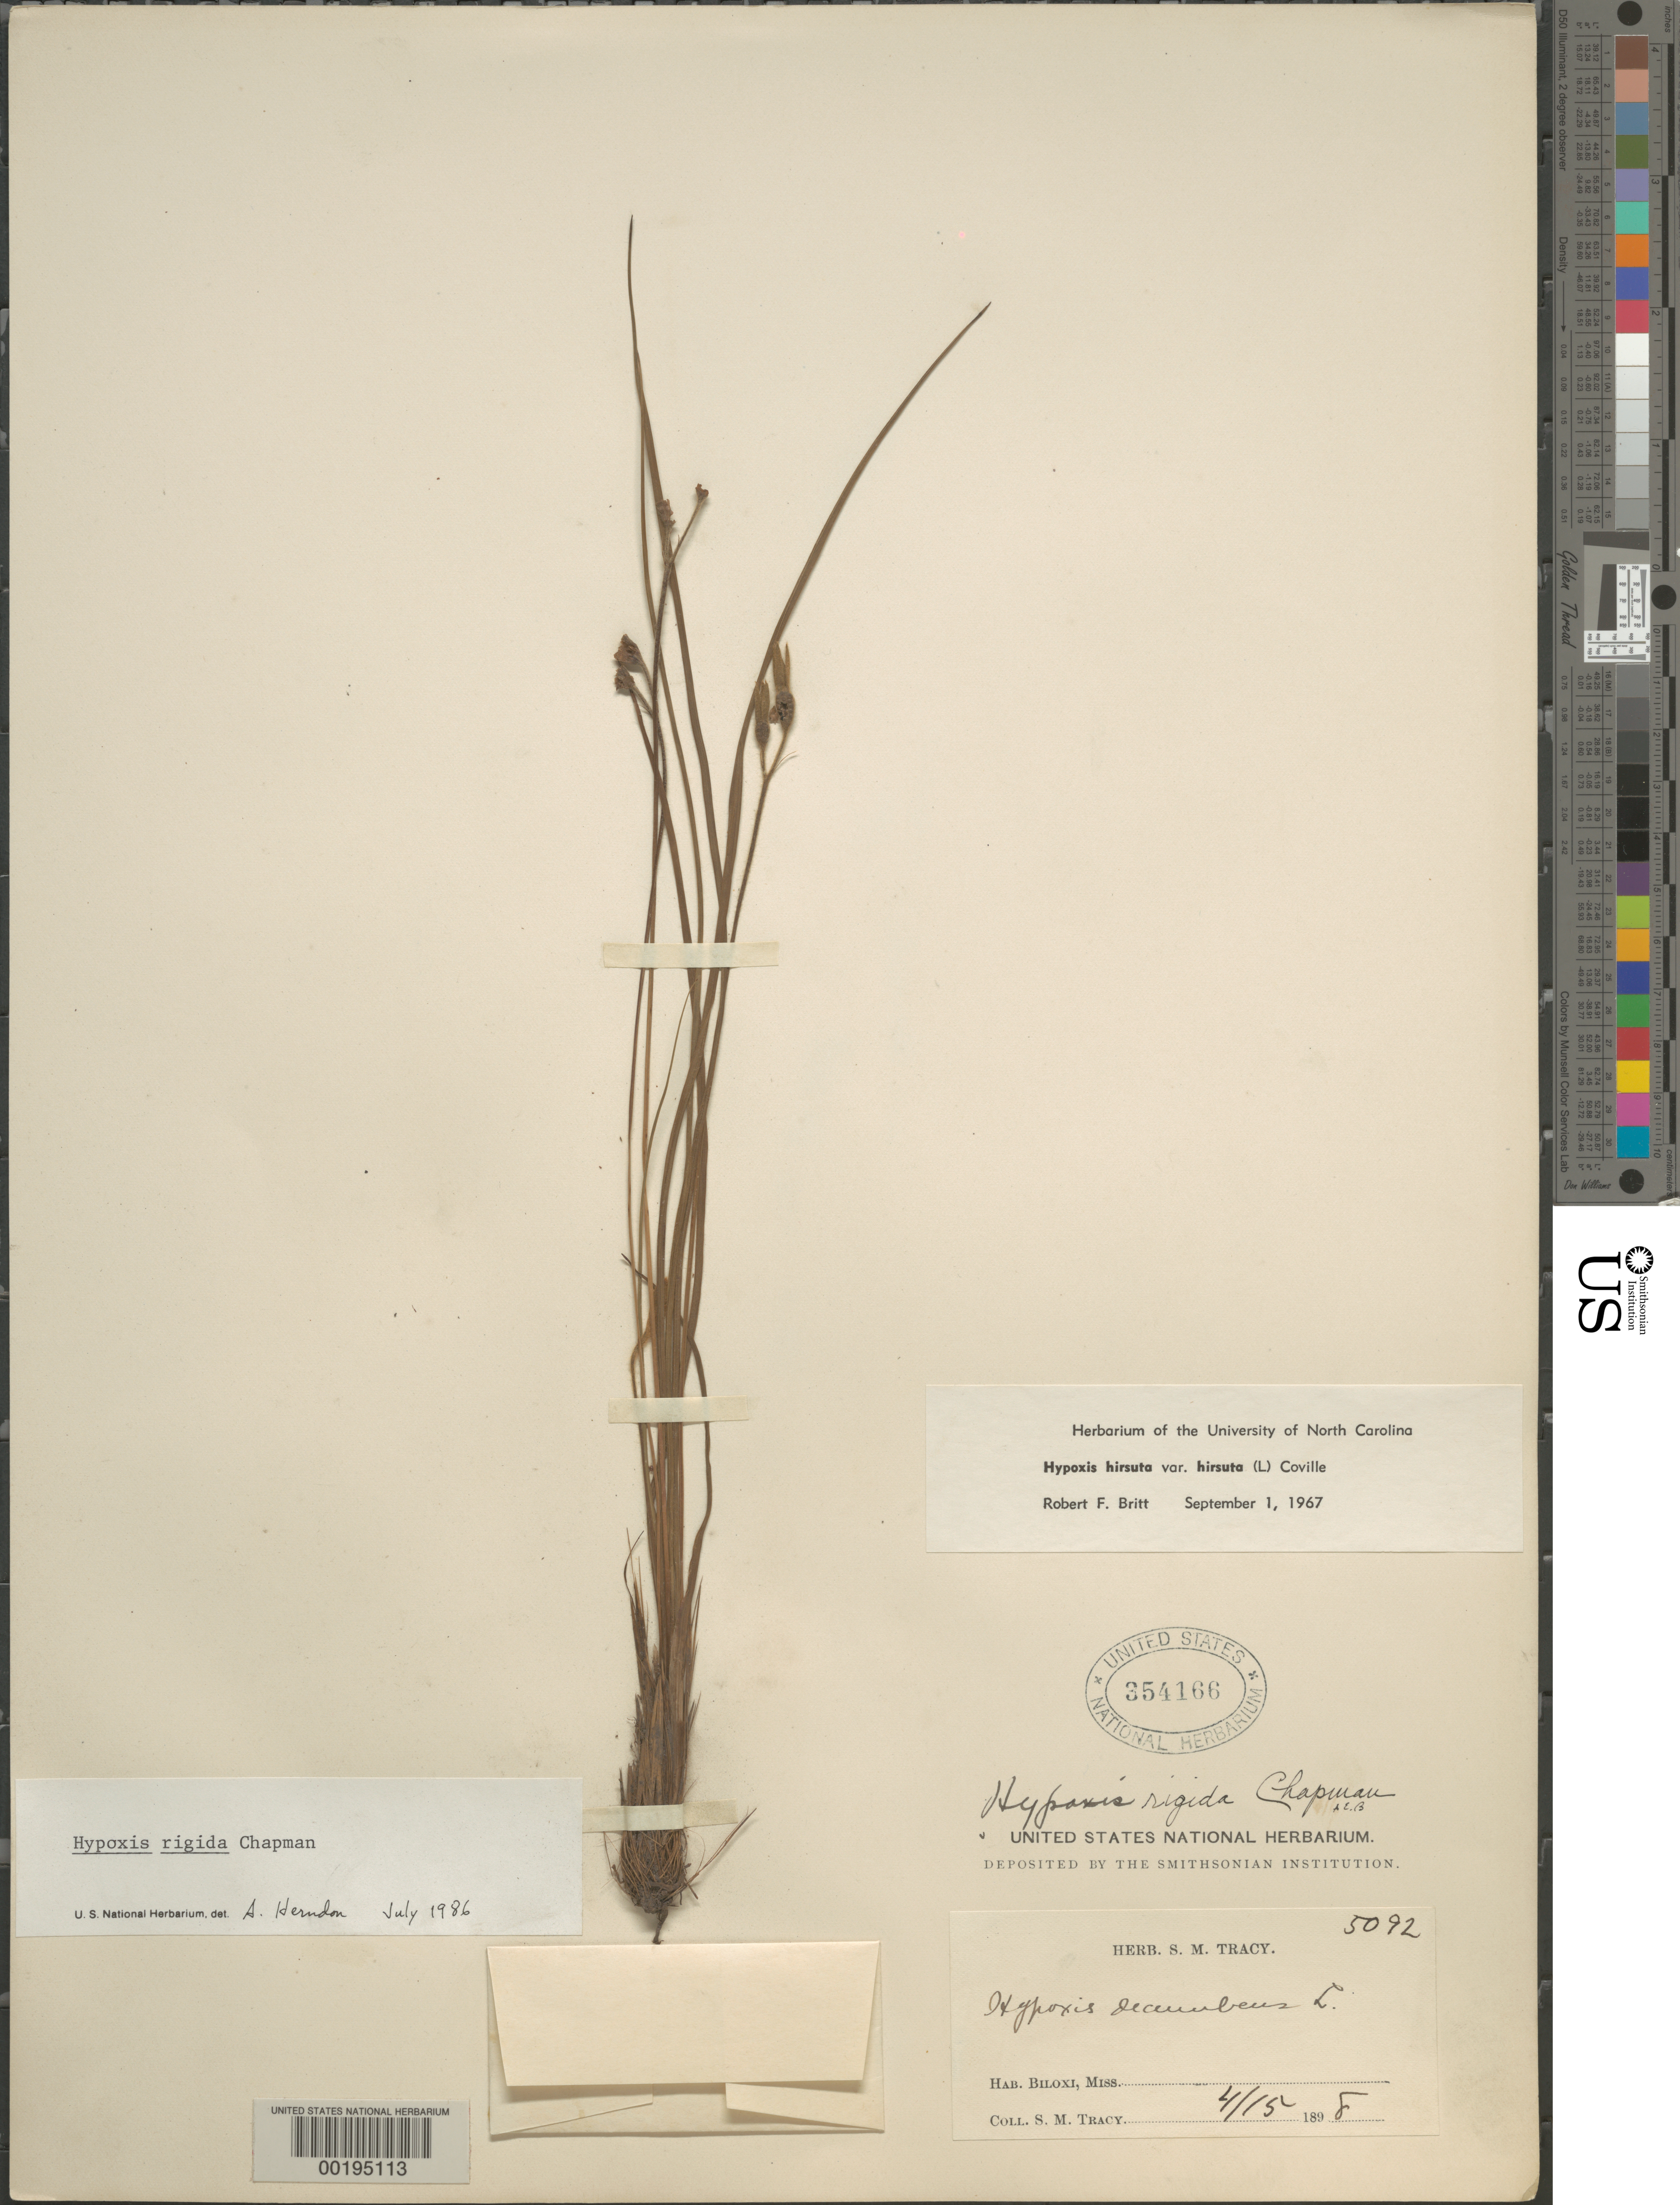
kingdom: Plantae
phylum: Tracheophyta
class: Liliopsida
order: Asparagales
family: Hypoxidaceae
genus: Hypoxis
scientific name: Hypoxis rigida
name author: Chapm.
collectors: S. M. Tracy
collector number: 5092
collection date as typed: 15 Apr 1898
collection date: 1898-04-15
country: United States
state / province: Mississippi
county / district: Harrison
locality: Biloxi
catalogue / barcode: US 354166